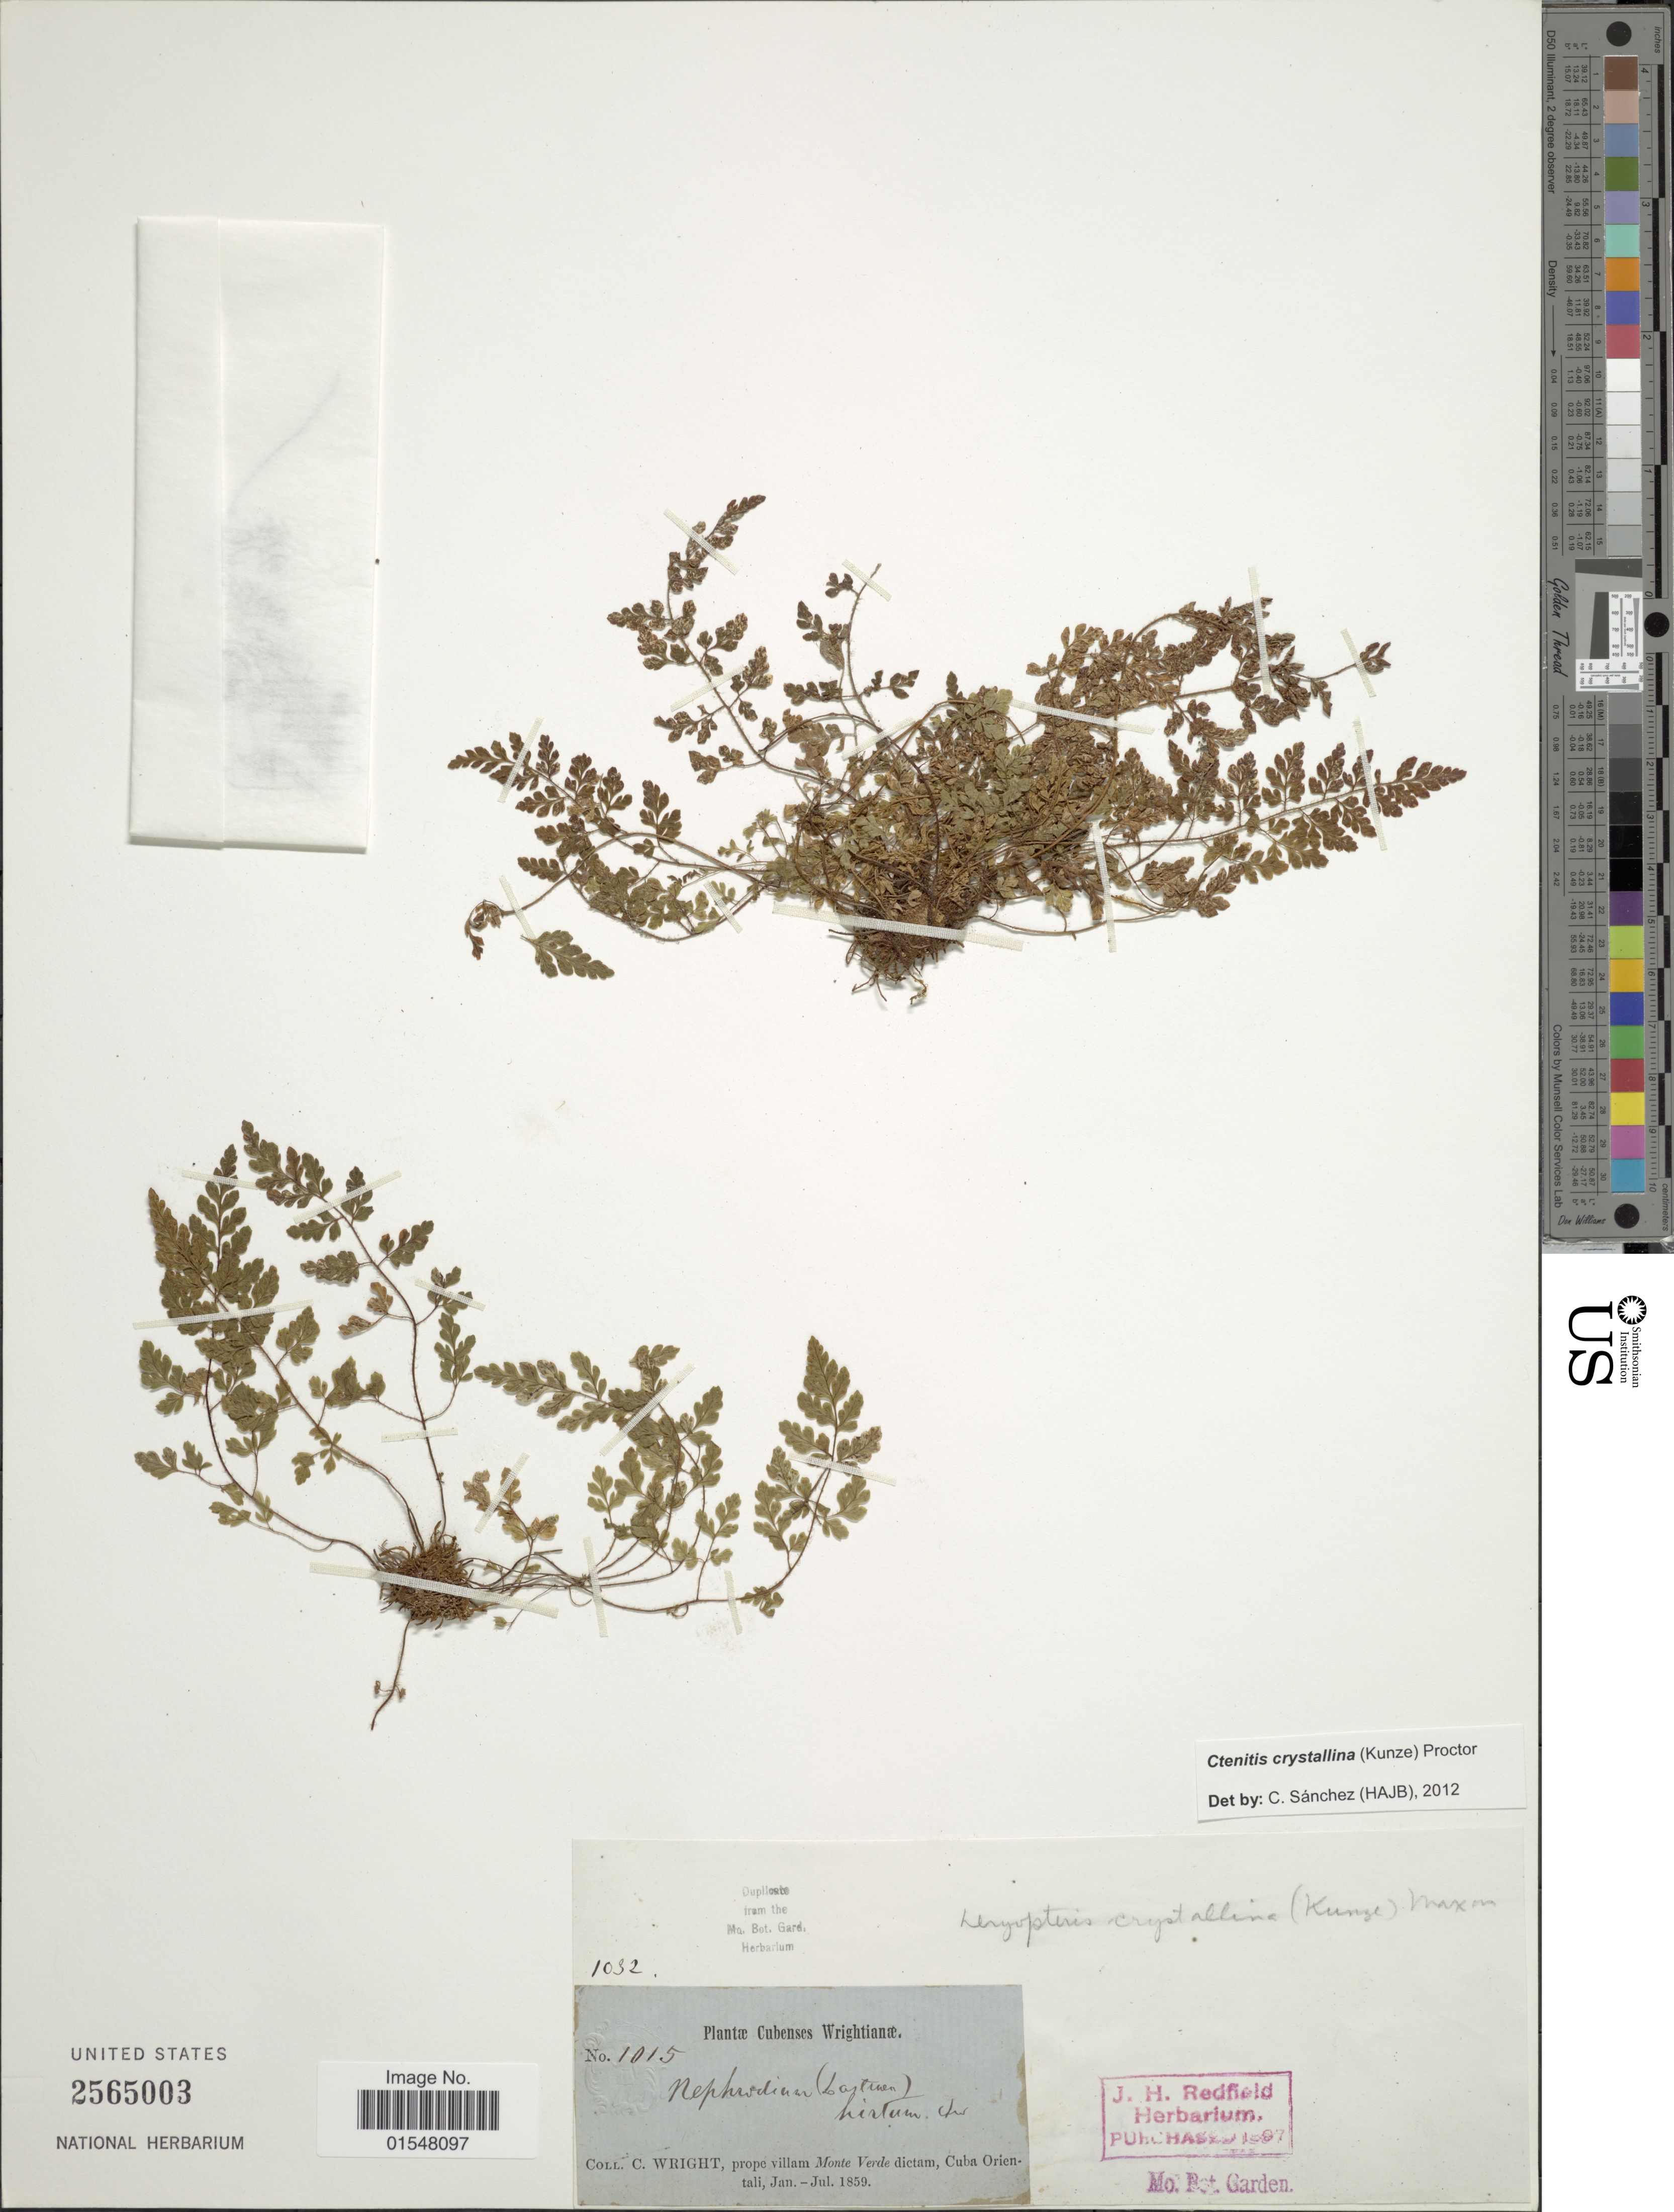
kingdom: Plantae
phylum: Tracheophyta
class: Polypodiopsida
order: Polypodiales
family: Dryopteridaceae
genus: Ctenitis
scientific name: Ctenitis crystallina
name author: (Kunze) Proctor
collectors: C. Wright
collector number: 1015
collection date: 1859-01/1859-07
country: Cuba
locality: Prope villam Monte Verde dictam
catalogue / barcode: US 2565003